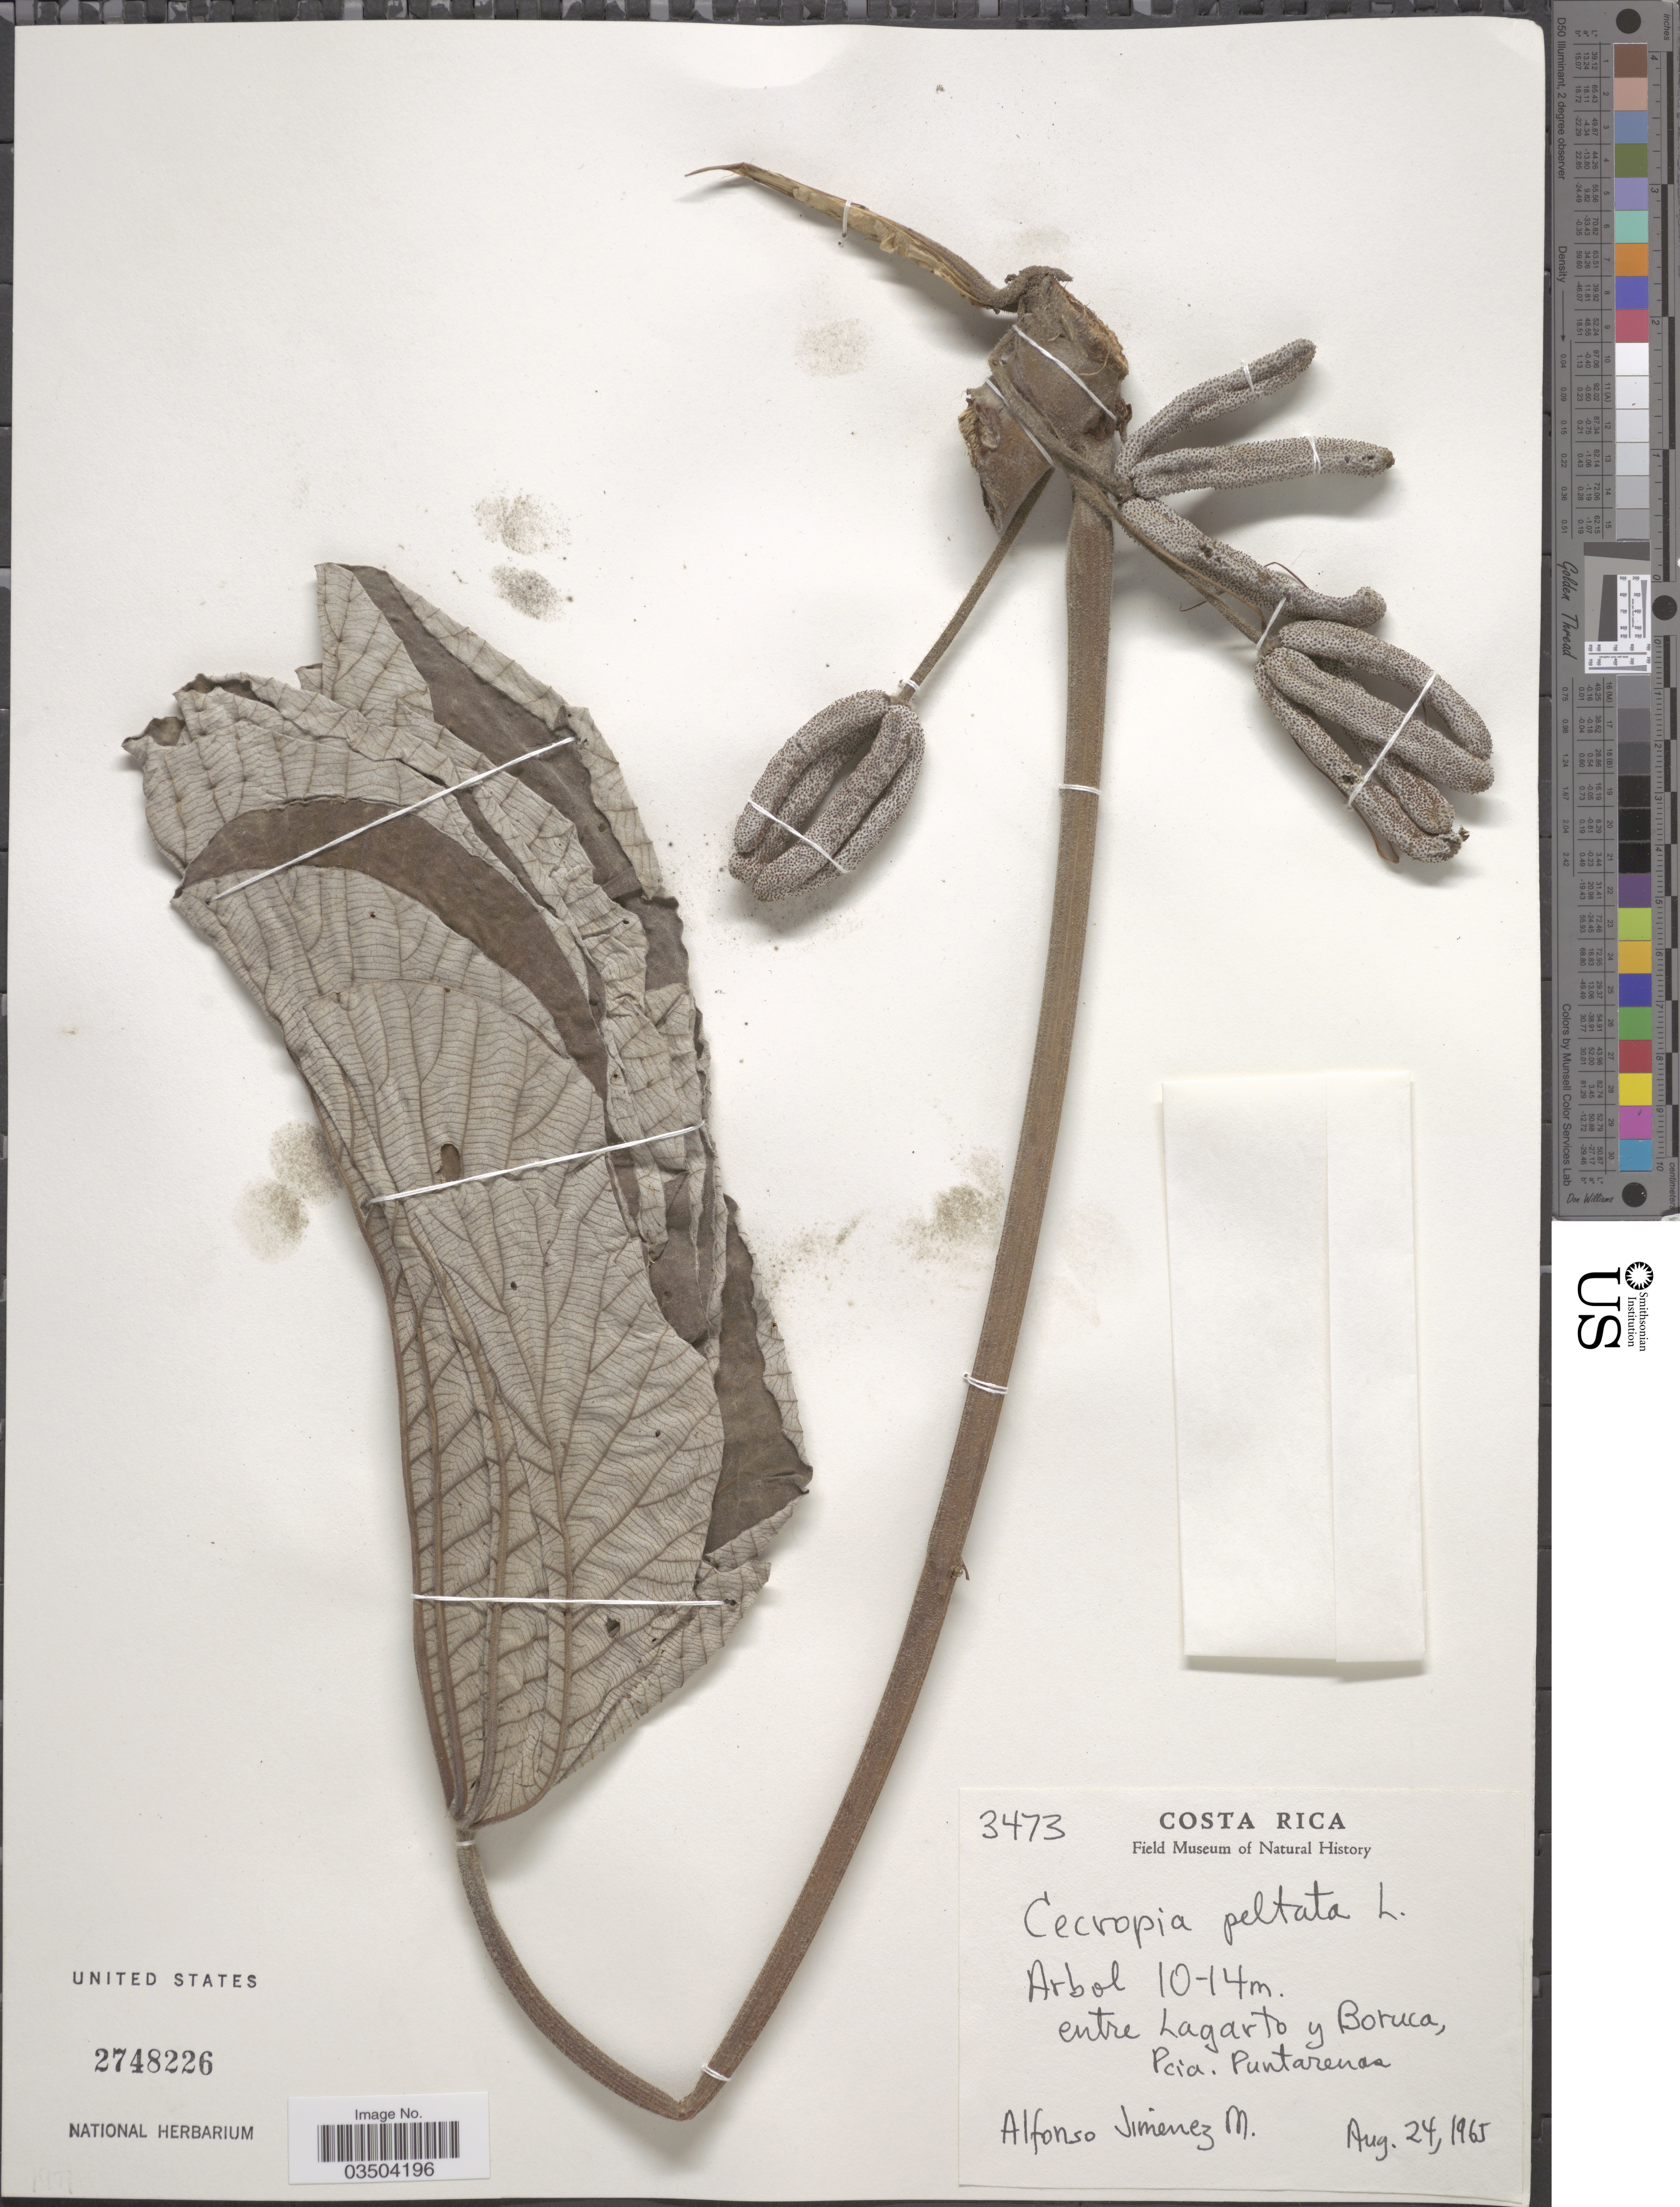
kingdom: Plantae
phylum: Tracheophyta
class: Magnoliopsida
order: Rosales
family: Urticaceae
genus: Cecropia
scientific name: Cecropia peltata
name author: L.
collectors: A. Jimenez M.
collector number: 3473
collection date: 1965-08-24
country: Costa Rica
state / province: Puntarenas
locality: Entre Lagarto y Boruca, Pcia. Puntarenas.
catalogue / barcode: US 2748226